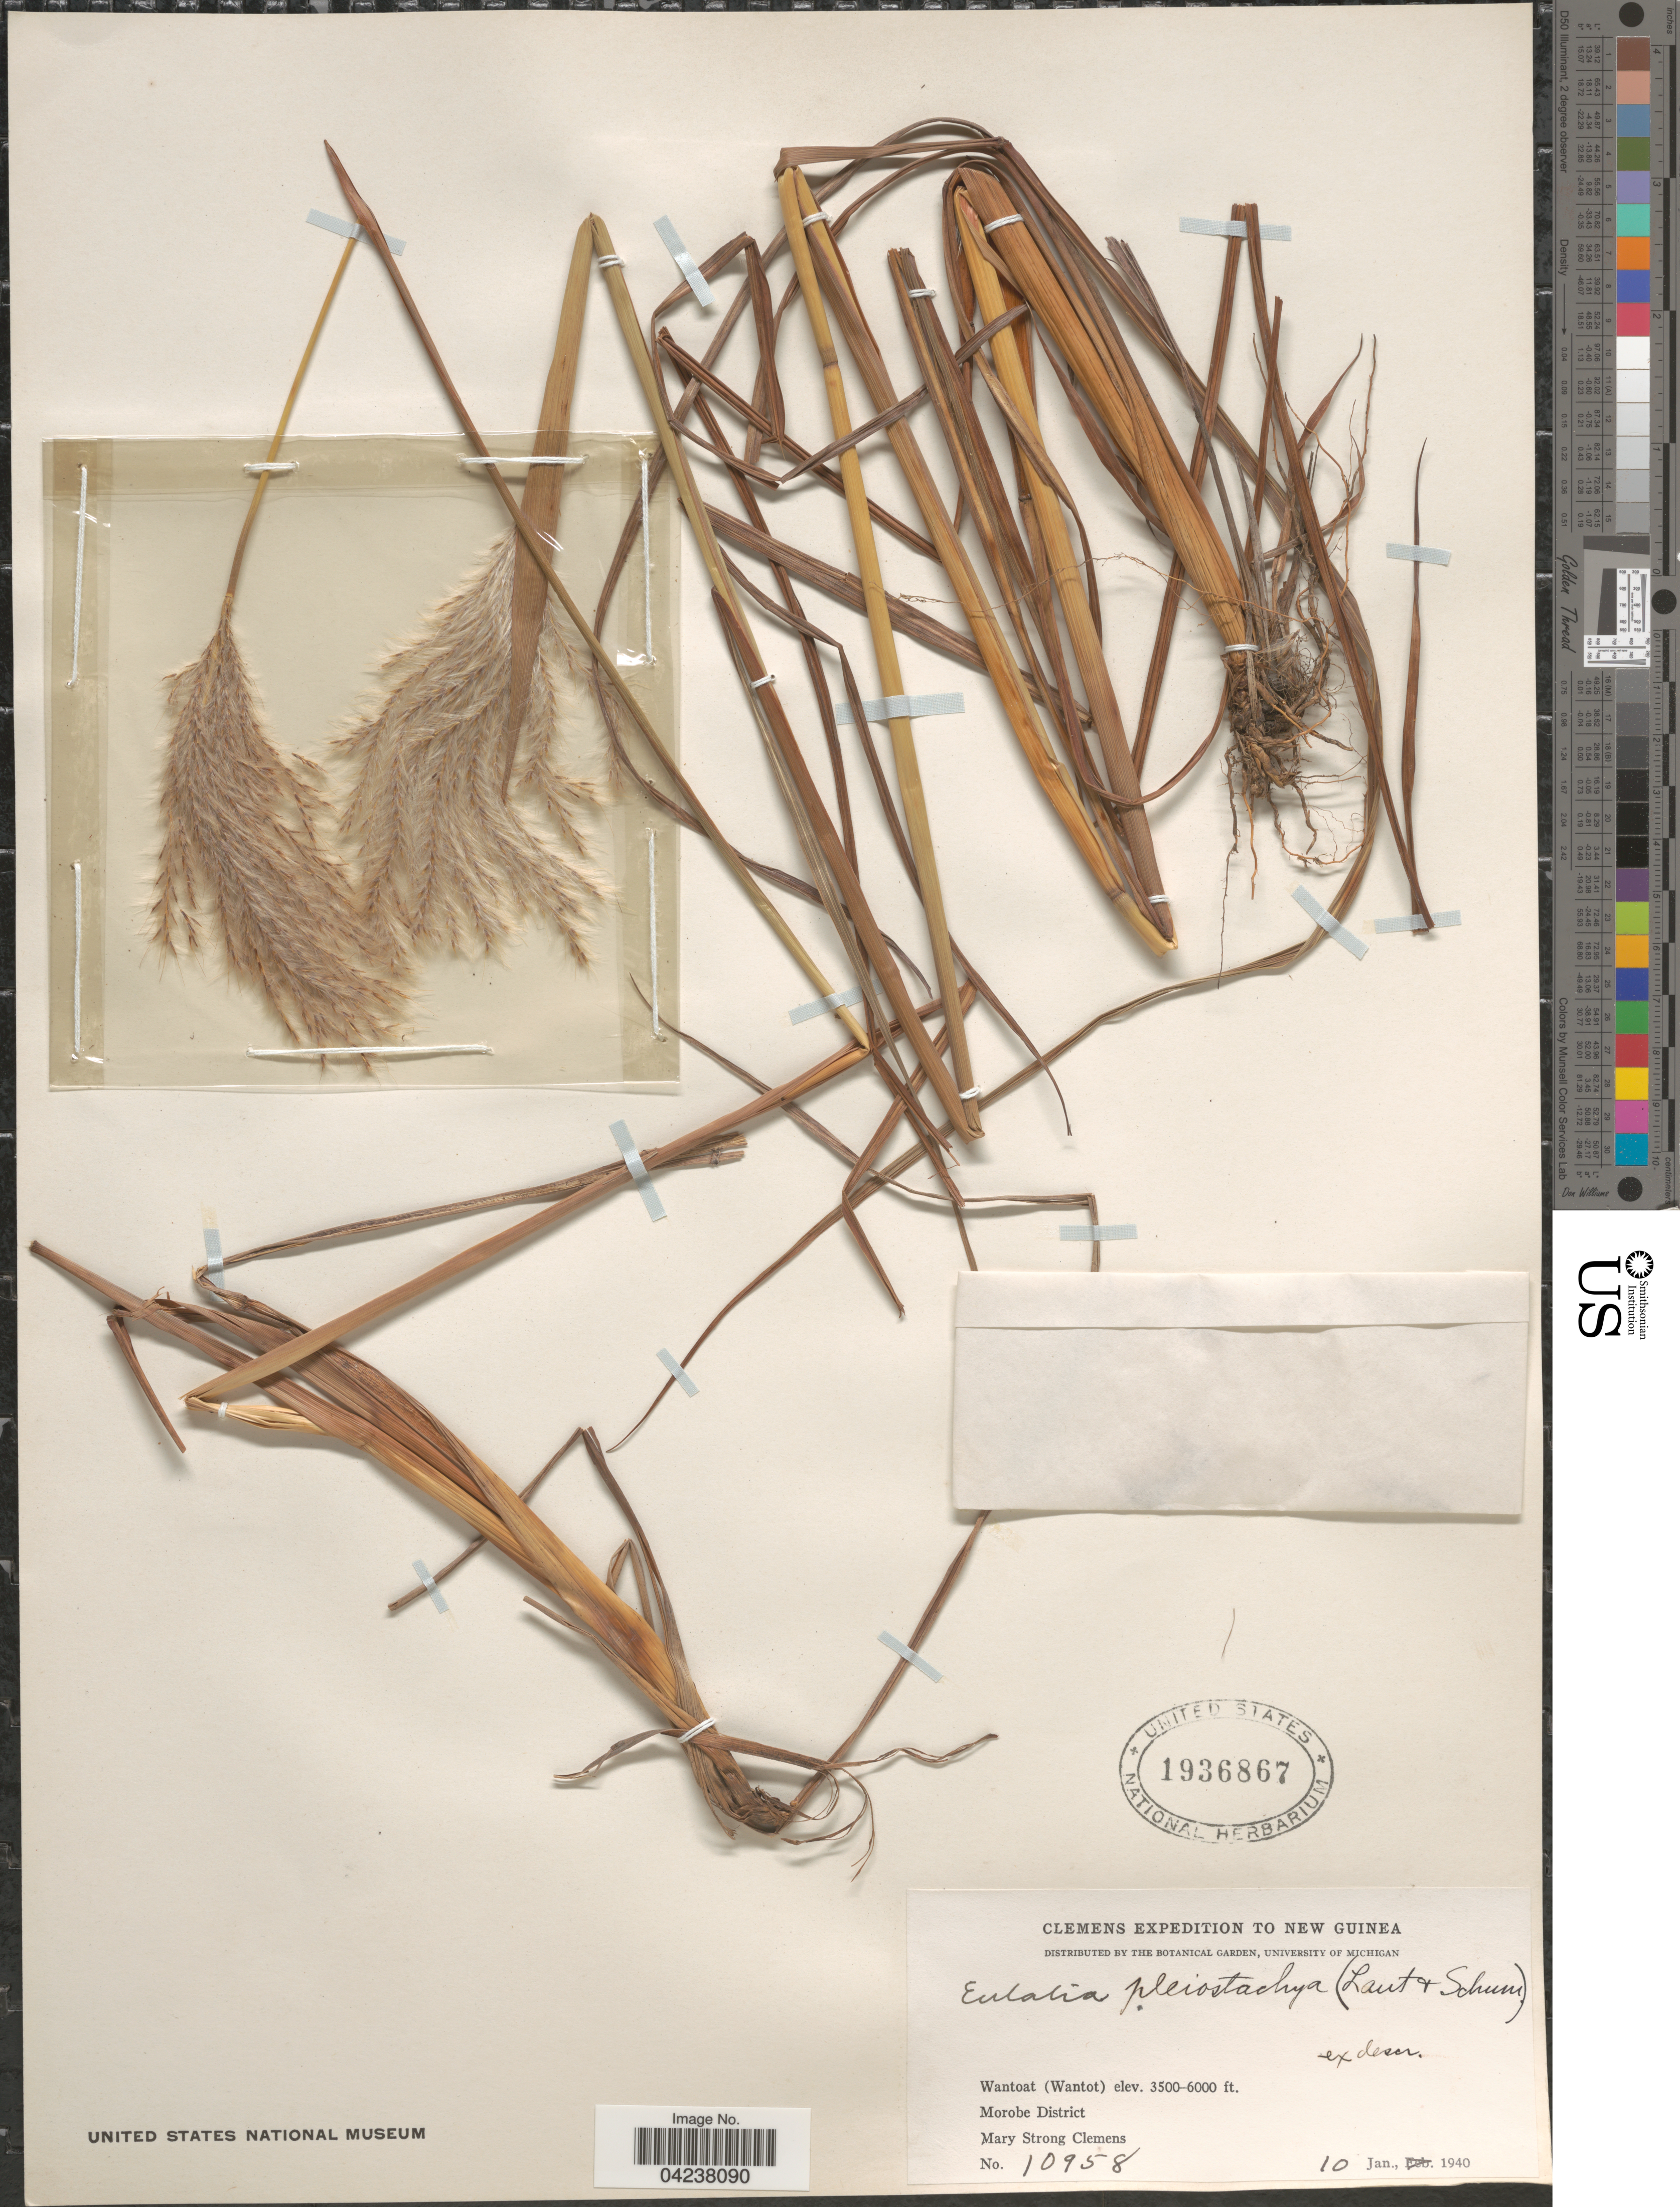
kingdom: Plantae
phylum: Tracheophyta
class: Liliopsida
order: Poales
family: Poaceae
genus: Microstegium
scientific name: Microstegium spectabile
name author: (Trin.) A. Camus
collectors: M. S. Clemens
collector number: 10958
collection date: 1940-01-10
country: Papua New Guinea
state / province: Morobe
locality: Clemens Expedition to New Guinea. Wantoat (Wantot). Morobe District.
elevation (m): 1067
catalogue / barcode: US 1936867